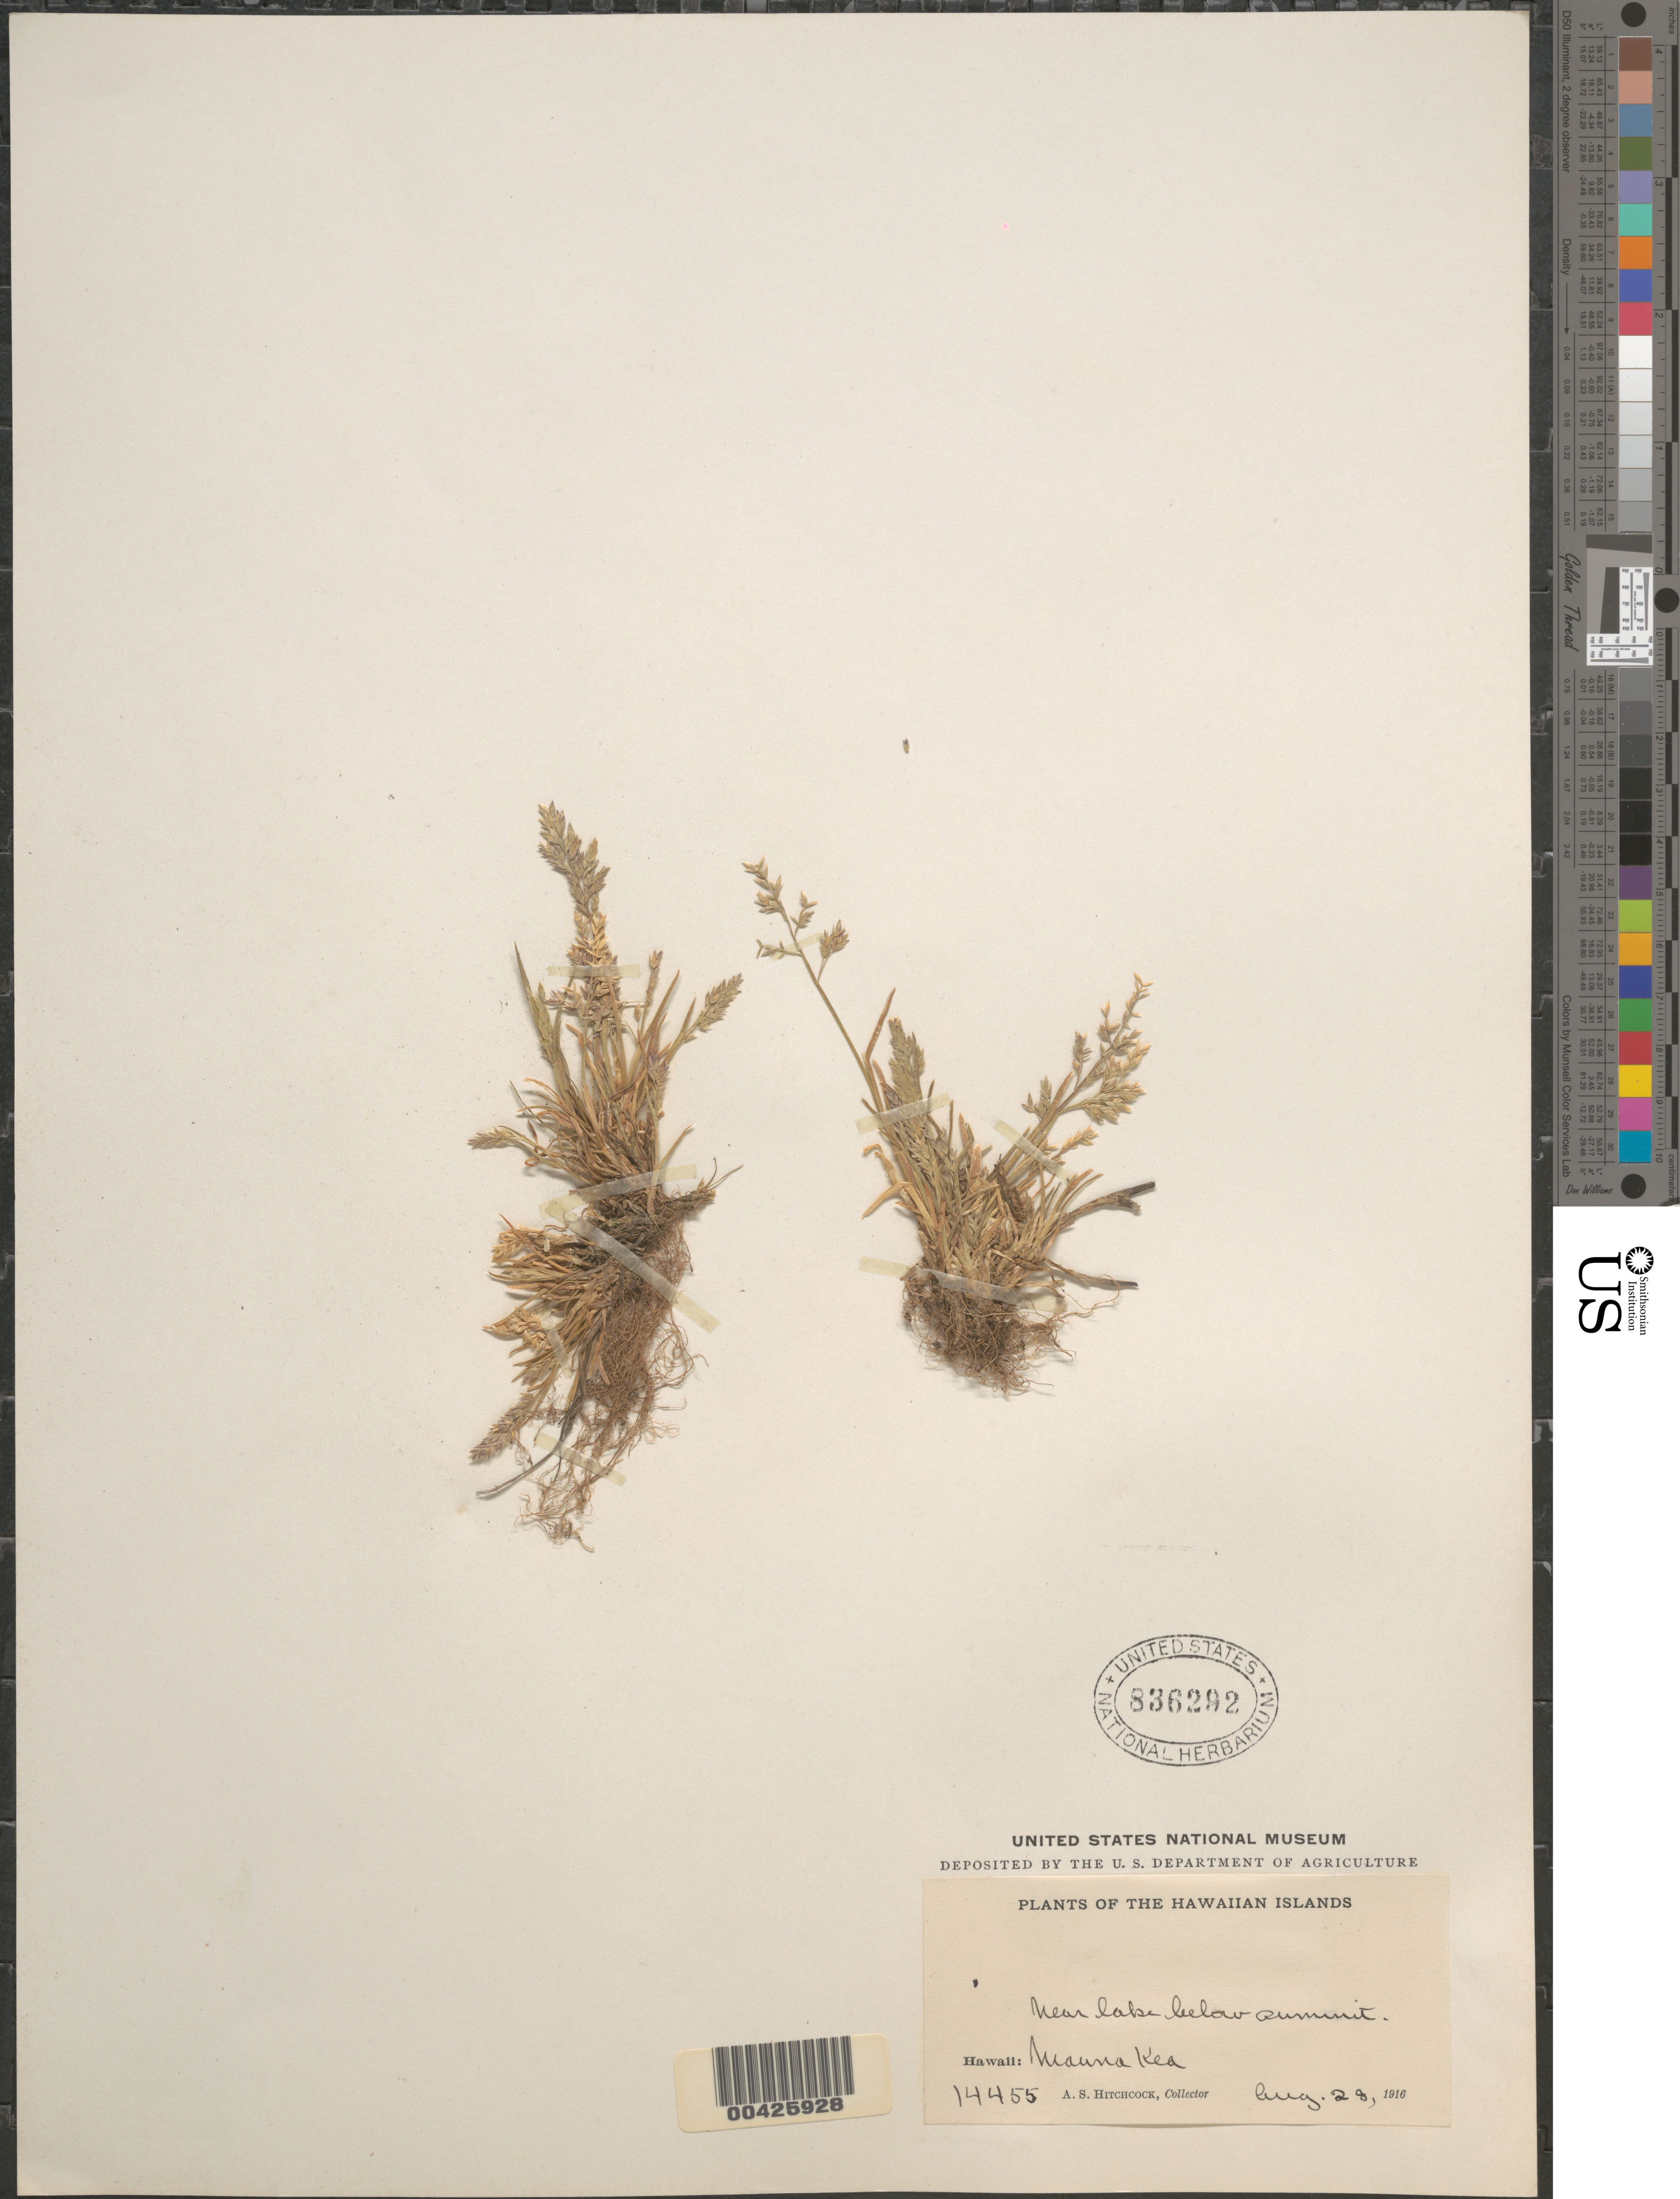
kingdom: Plantae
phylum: Tracheophyta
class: Liliopsida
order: Poales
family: Poaceae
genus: Poa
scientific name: Poa annua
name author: L.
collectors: A. S. Hitchcock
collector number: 14455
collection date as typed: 28 Aug 1916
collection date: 1916-08-28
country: United States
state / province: Hawaii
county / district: Hawaii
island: Hawaii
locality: Mauna Kea, near lake below summit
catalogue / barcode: US 836292